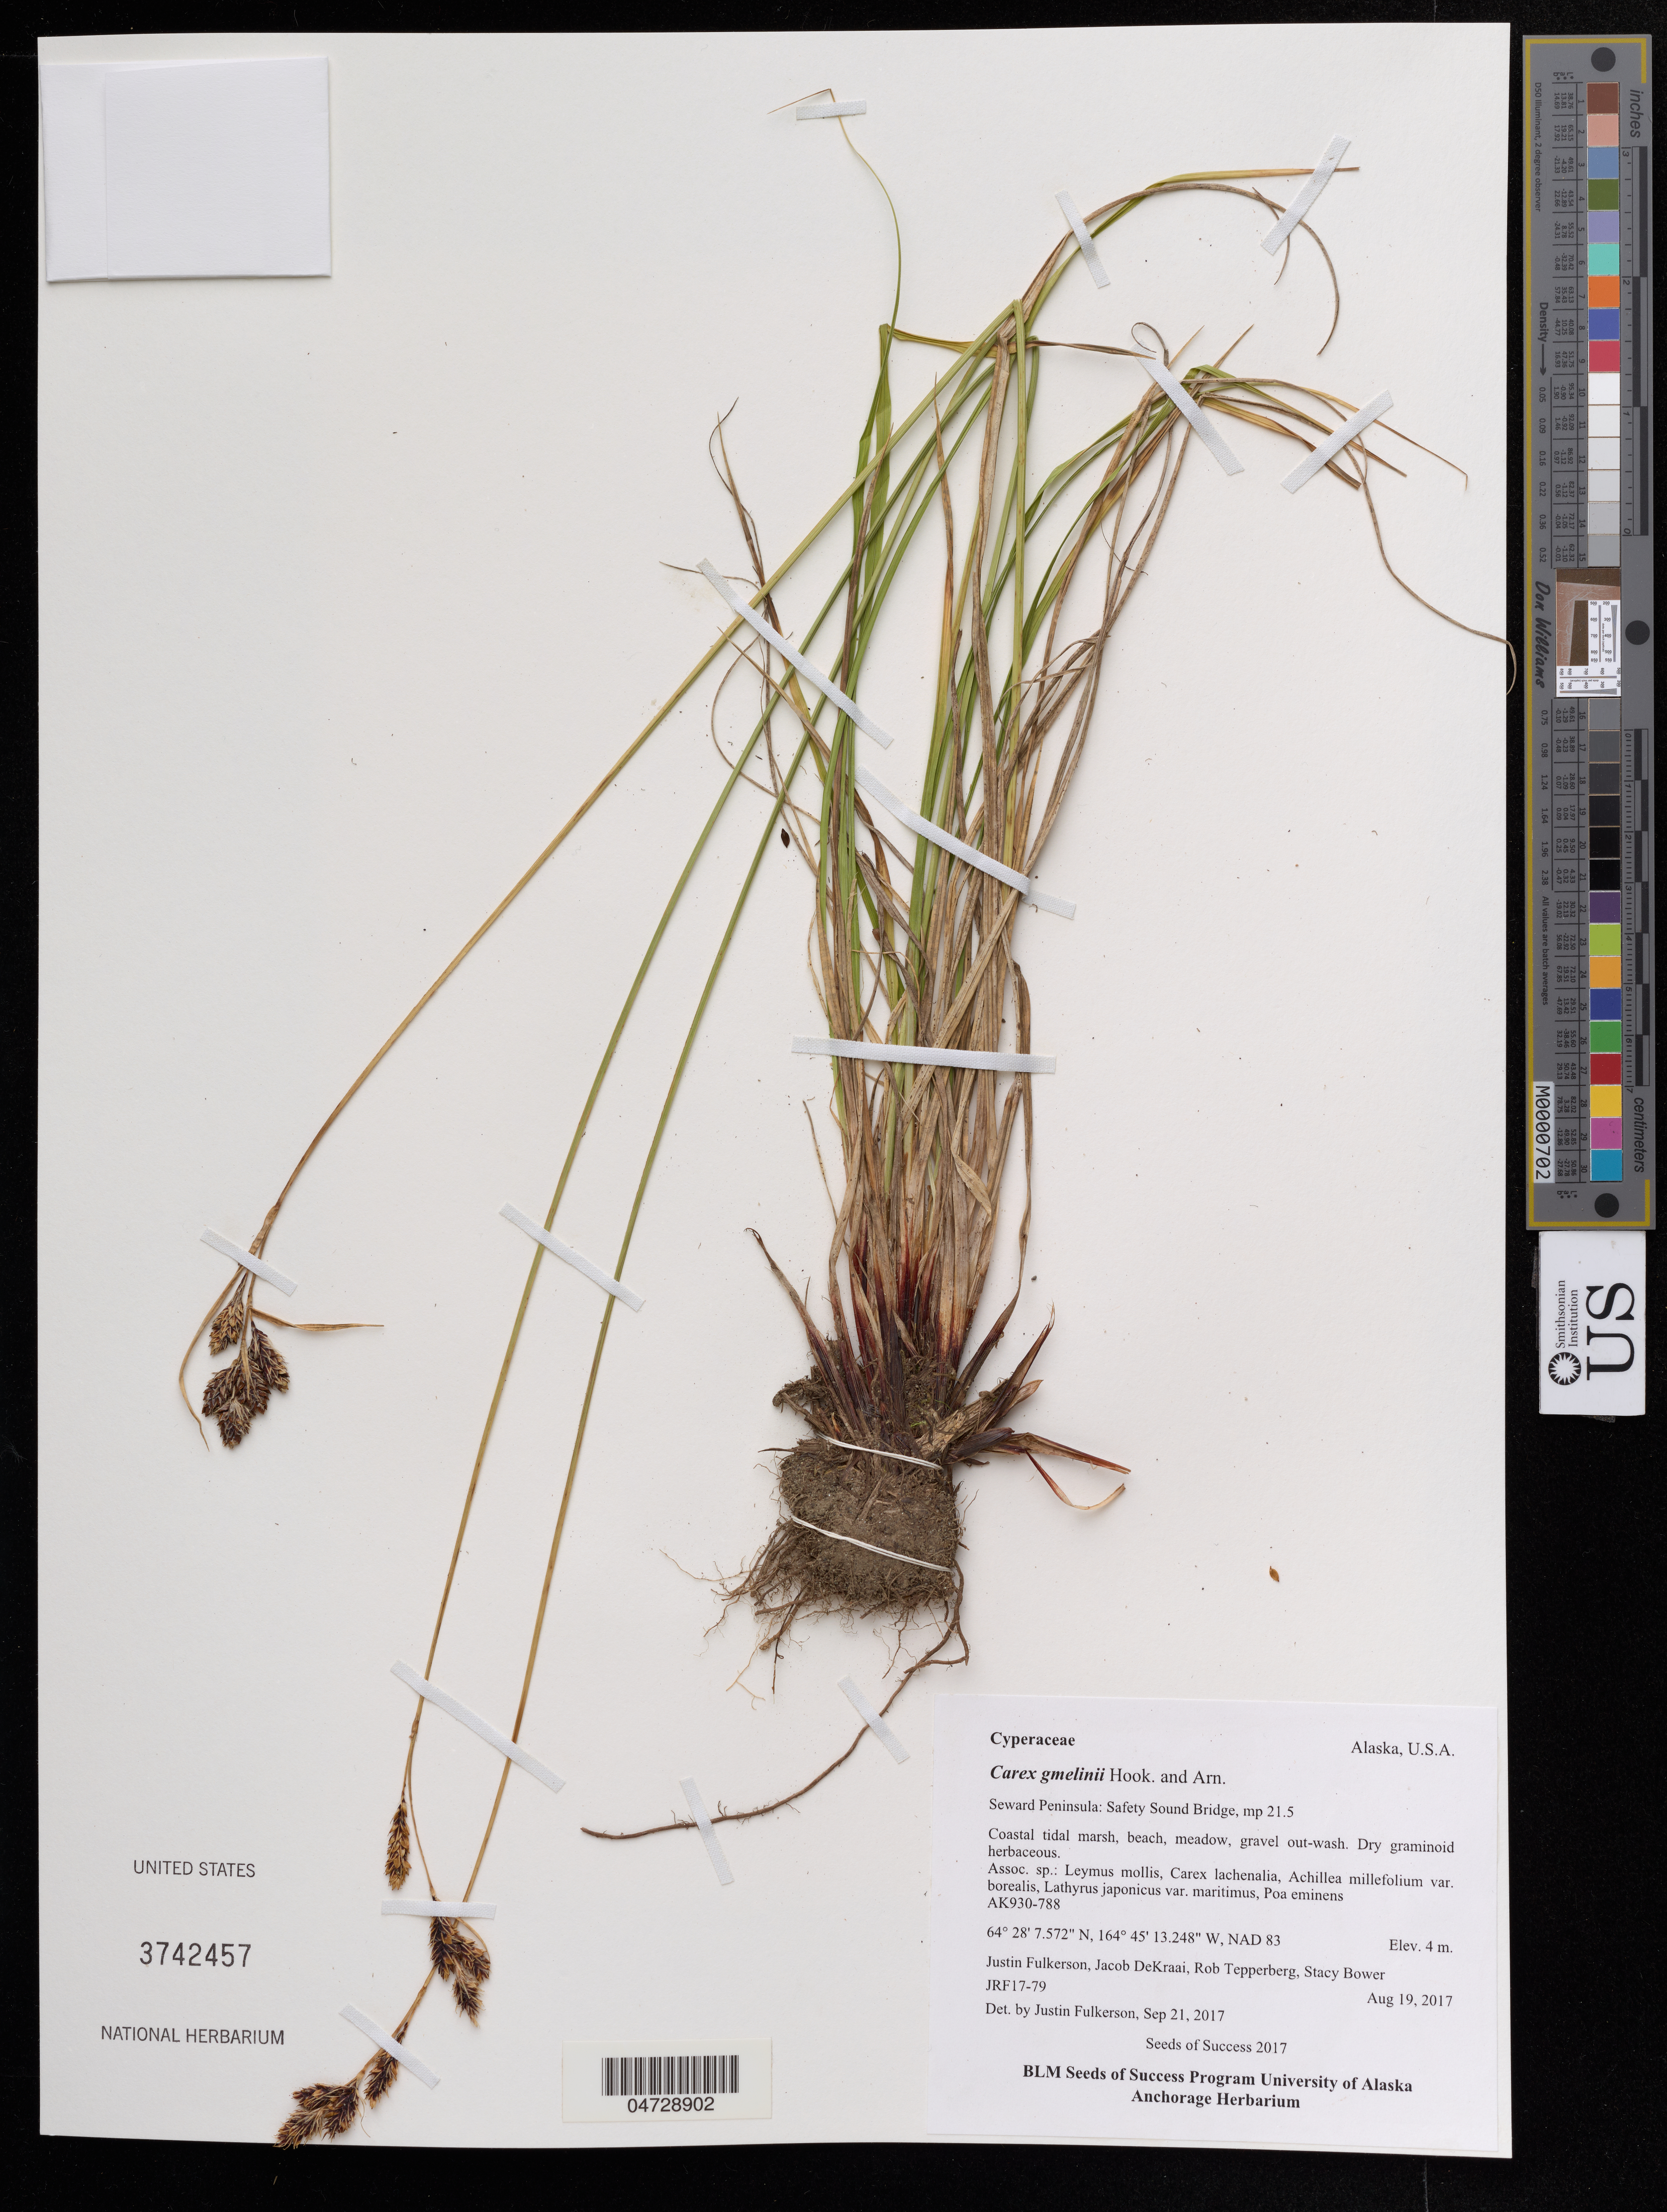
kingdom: Plantae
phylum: Tracheophyta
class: Liliopsida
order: Poales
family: Cyperaceae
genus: Carex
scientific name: Carex gmelinii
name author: Hook. & Arn.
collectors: J. Fulkerson, J. DeKraai & R. Tepperberg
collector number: JRF17-79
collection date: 2017-08-19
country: United States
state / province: Alaska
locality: Seward Peninsula: Safety Sound Bridge, mp 21.5.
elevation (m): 4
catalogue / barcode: US 3742457